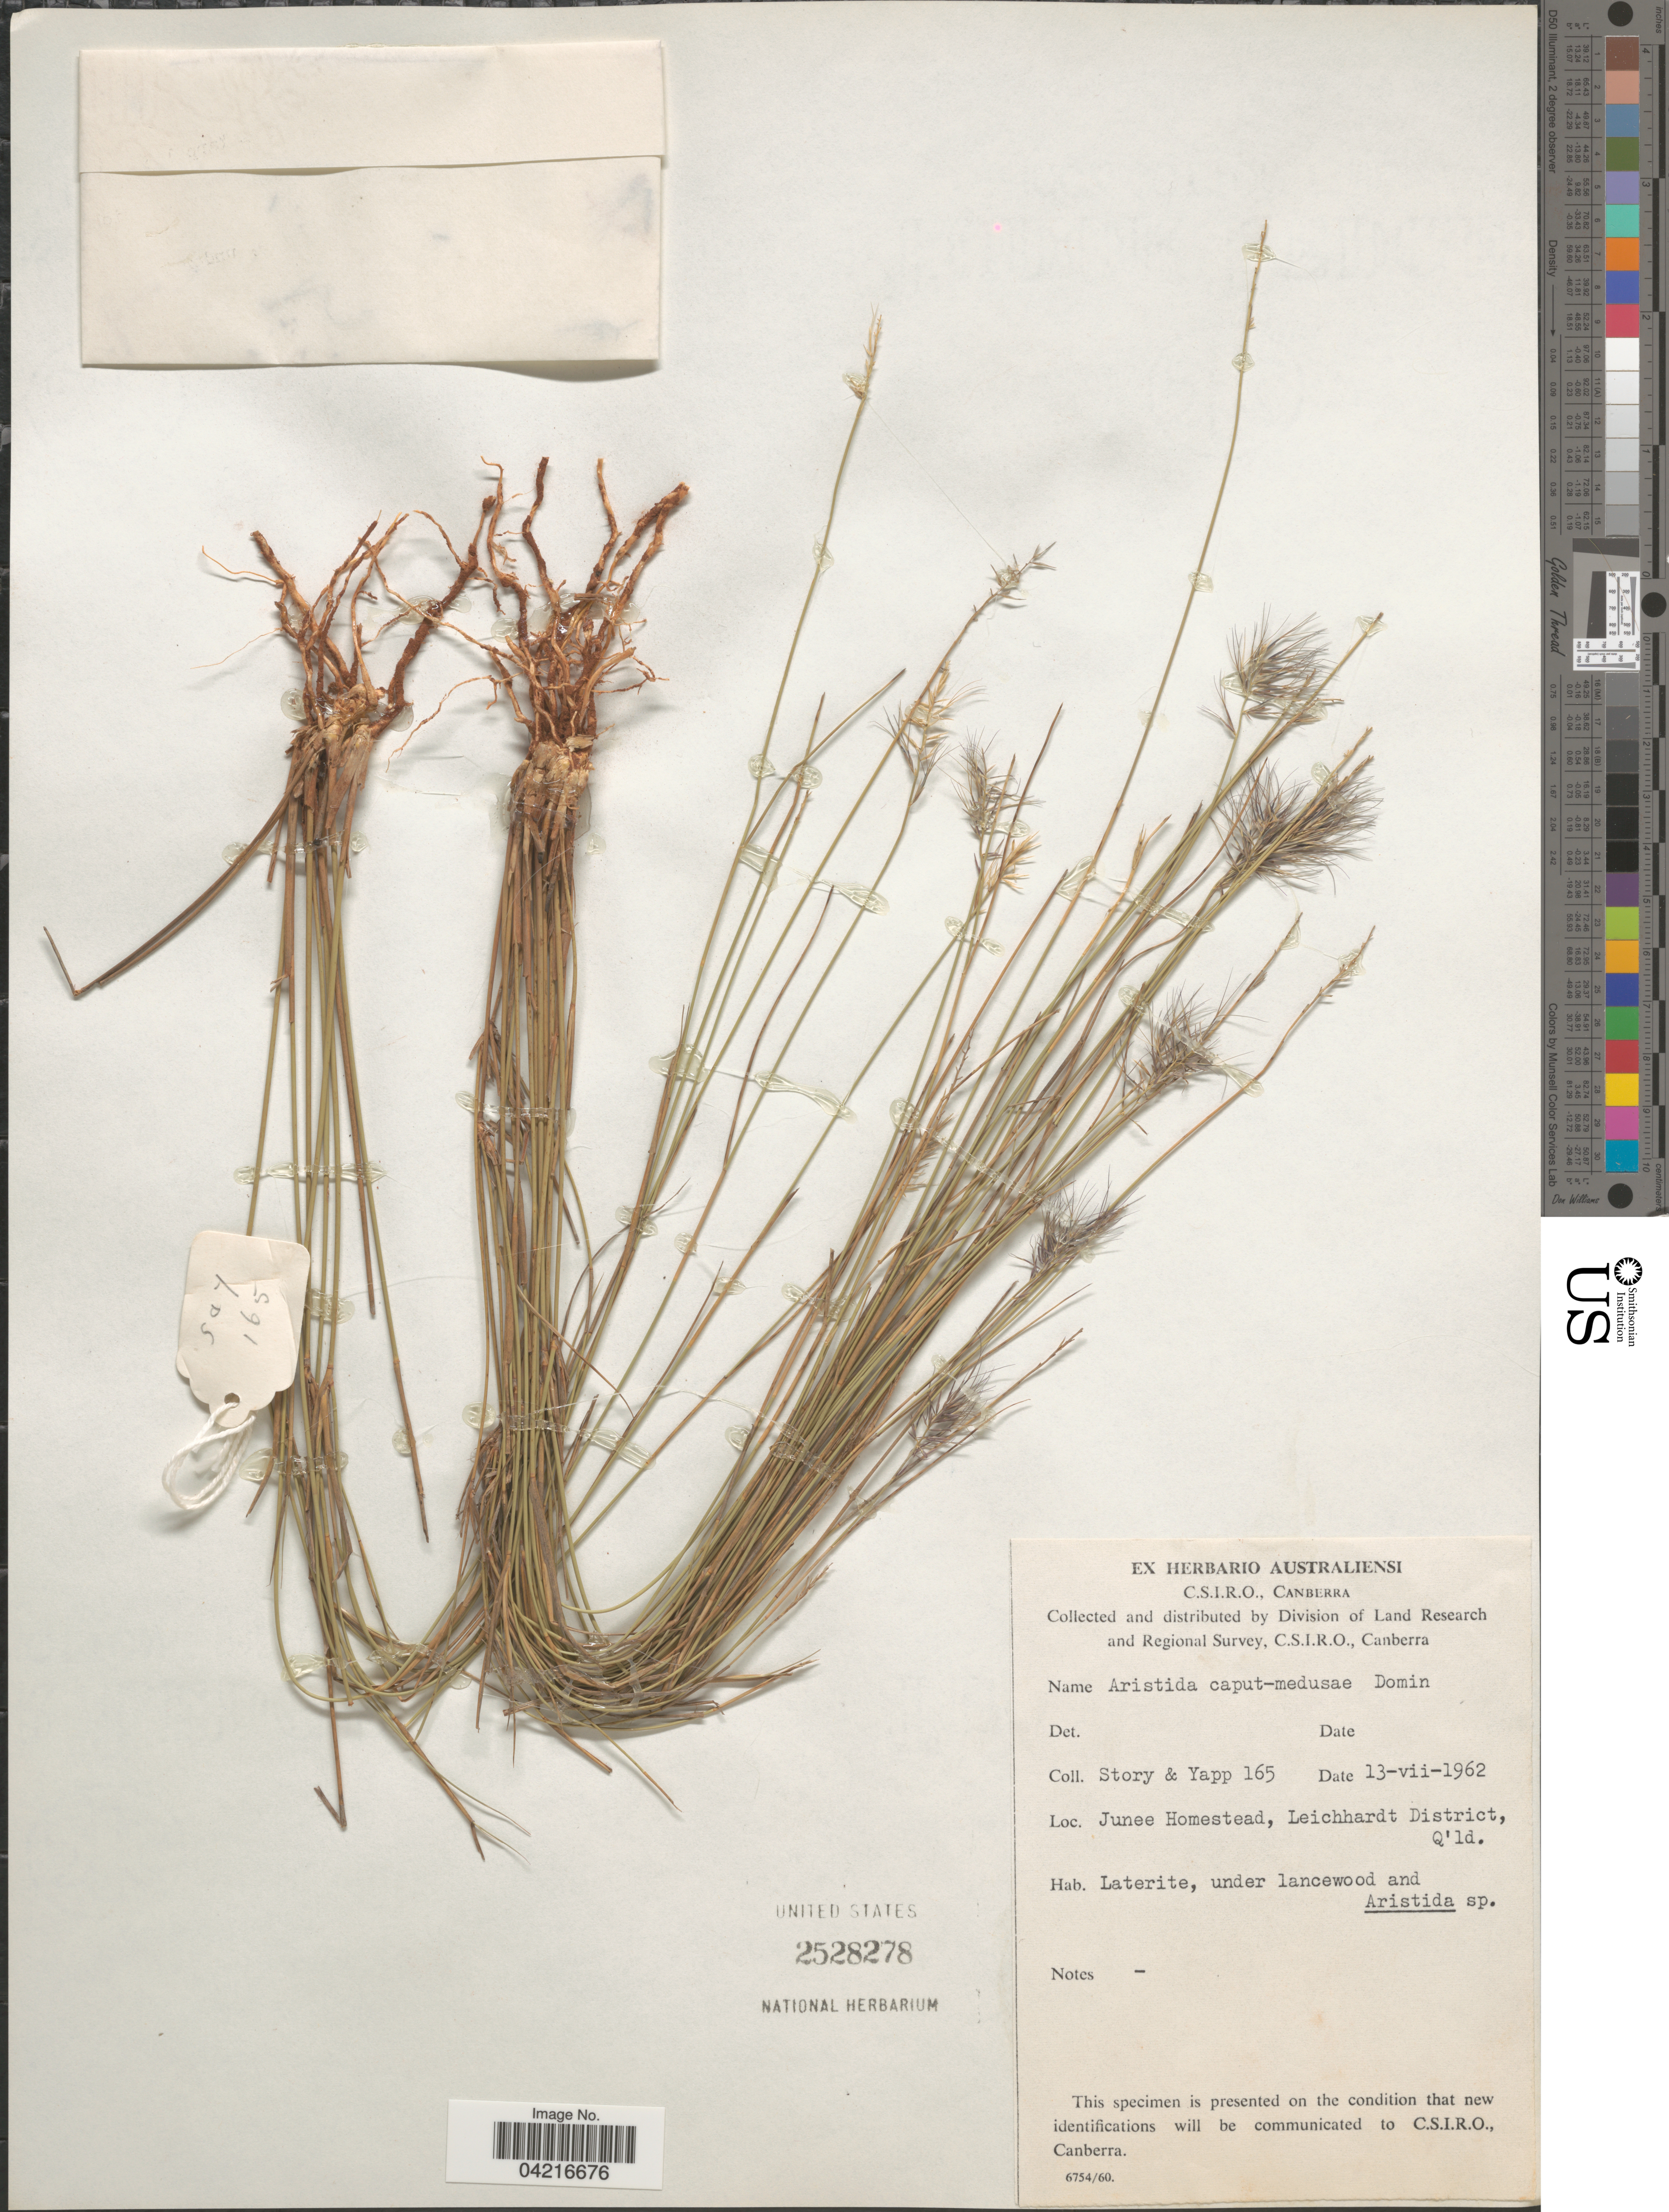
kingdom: Plantae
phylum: Tracheophyta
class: Liliopsida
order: Poales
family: Poaceae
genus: Aristida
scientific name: Aristida caput-medusae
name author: Domin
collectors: -. Story & Yapp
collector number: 165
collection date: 1962-07-13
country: Australia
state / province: Queensland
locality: Division of Land Research and Regional Survey, C.S.I.R.O. Junee Homestead, Leichhardt District, Q'ld.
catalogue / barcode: US 2528278